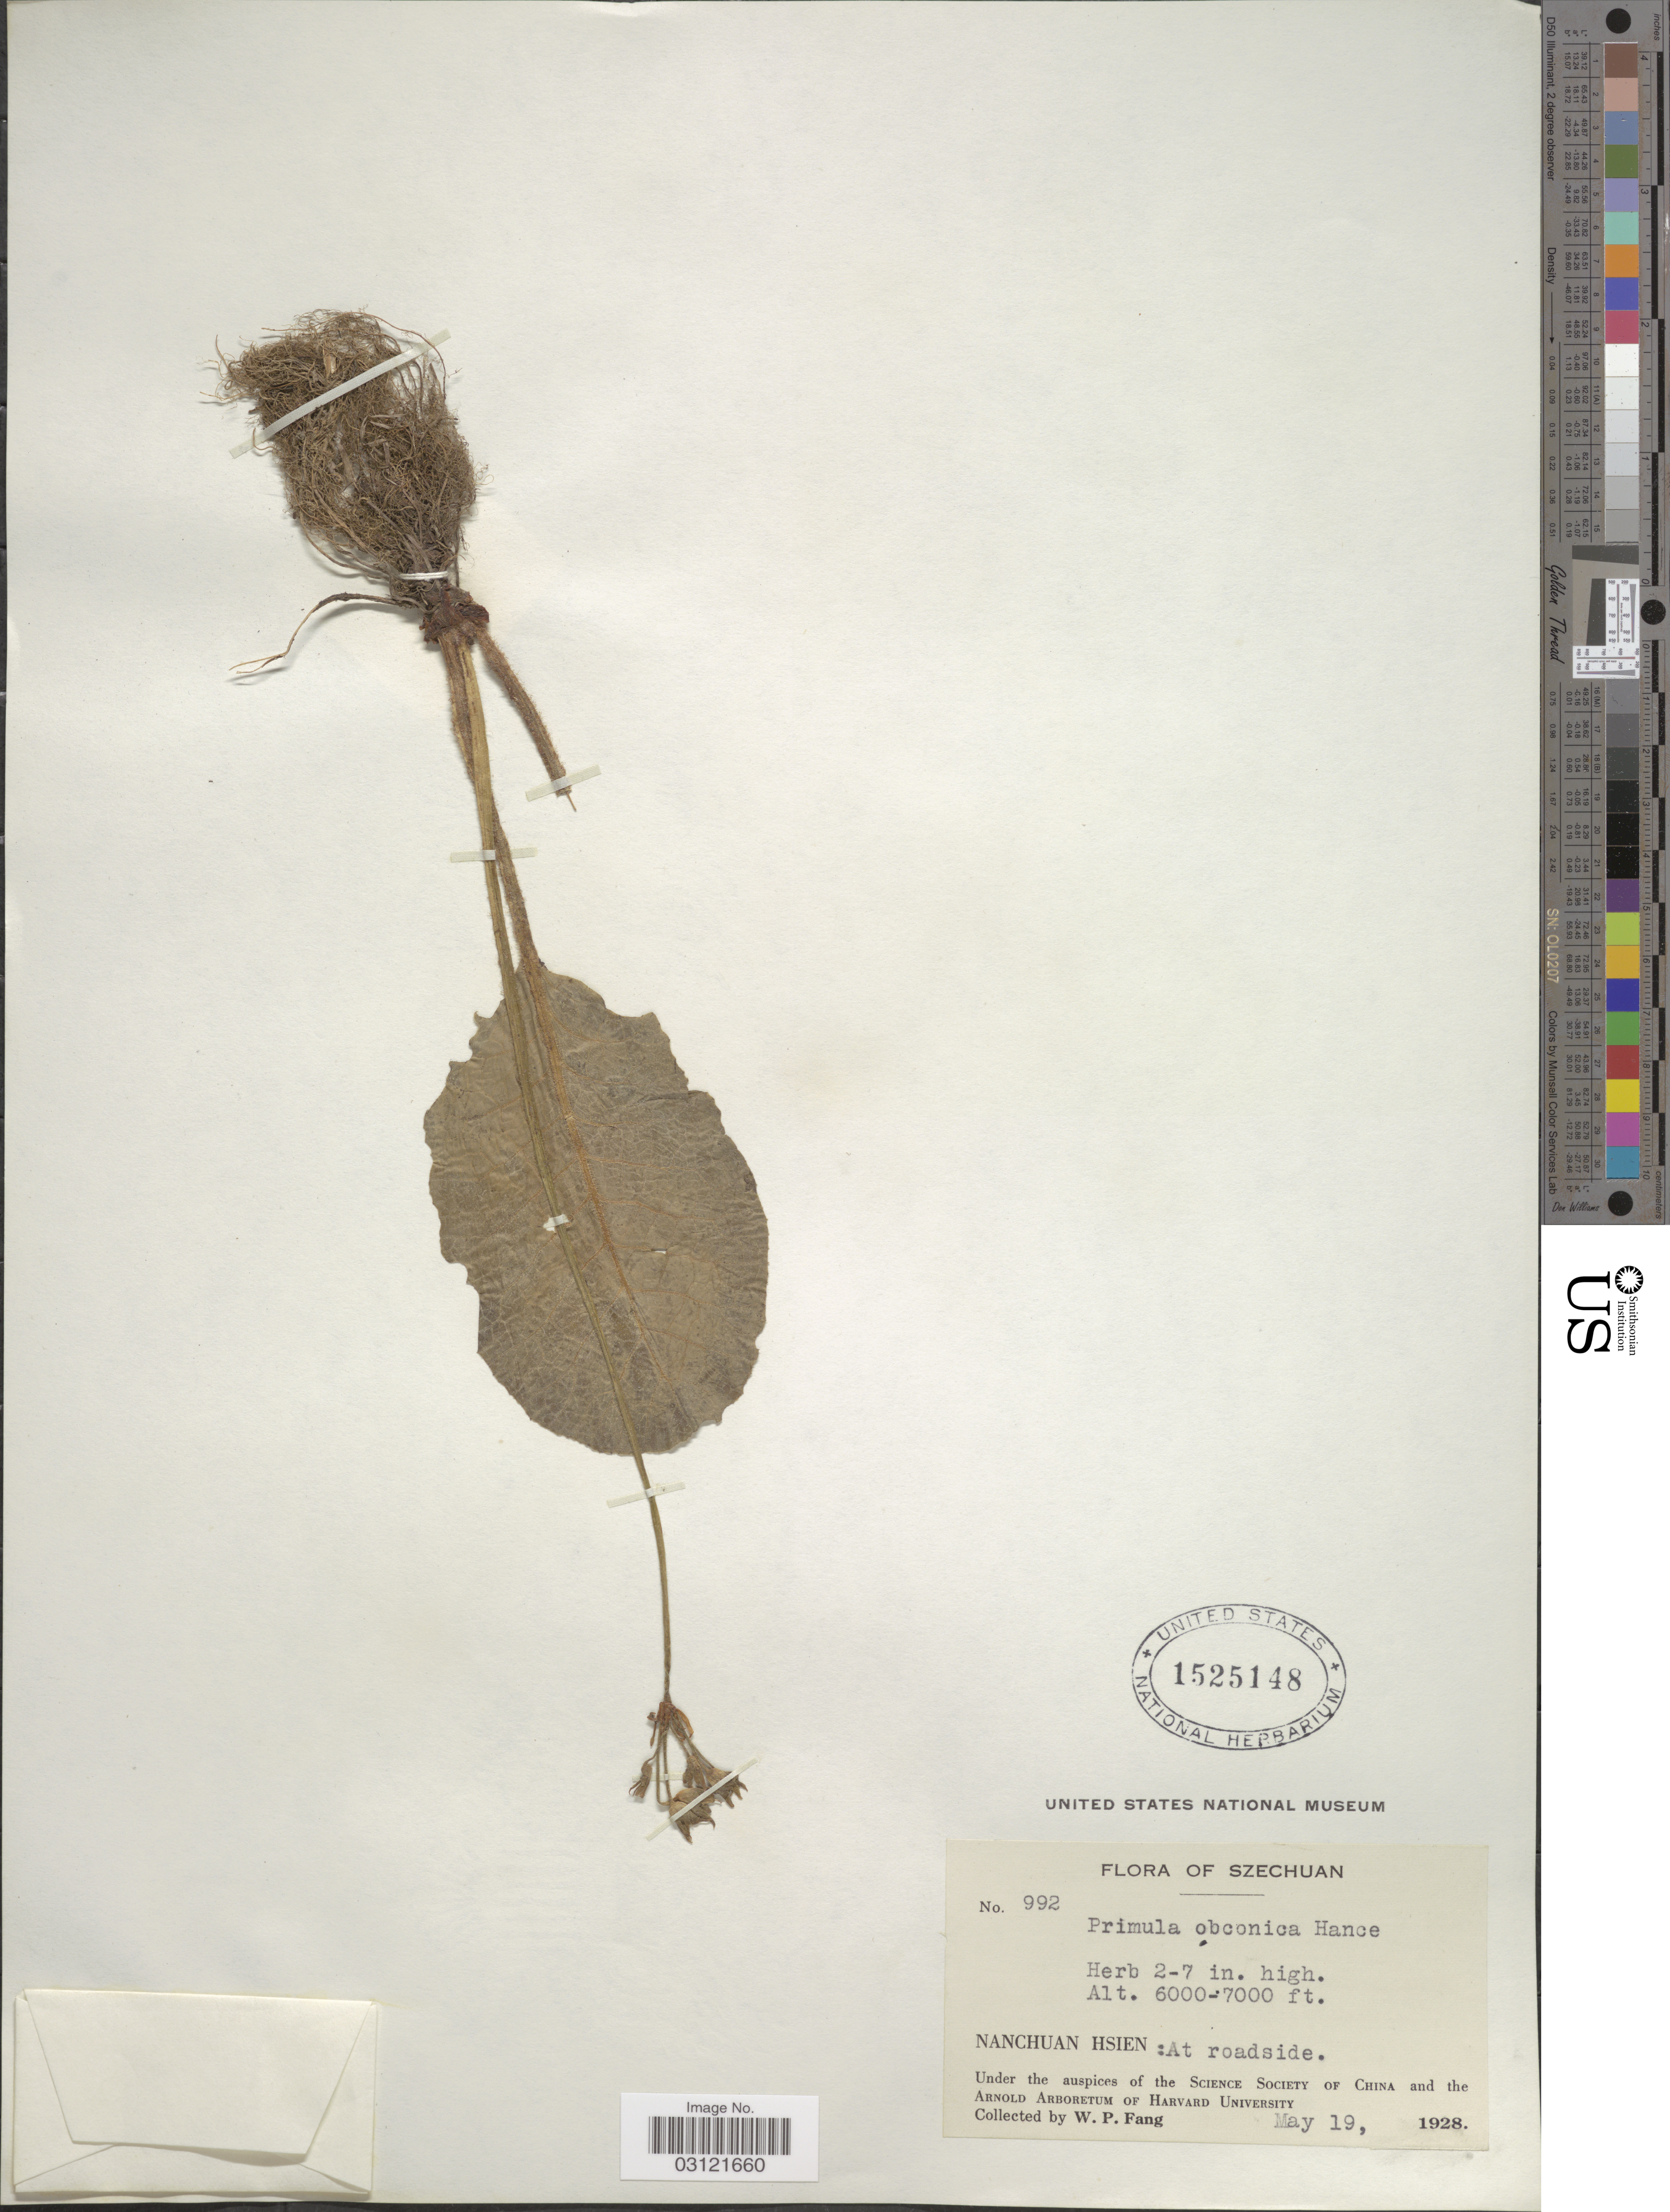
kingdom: Plantae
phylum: Tracheophyta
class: Magnoliopsida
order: Ericales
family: Primulaceae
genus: Primula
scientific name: Primula obconica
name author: Hance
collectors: W. P. Fang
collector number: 992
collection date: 1928-05-19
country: China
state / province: Sichuan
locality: Szechuan, Nanchuan Hsien.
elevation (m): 1829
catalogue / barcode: US 1525148